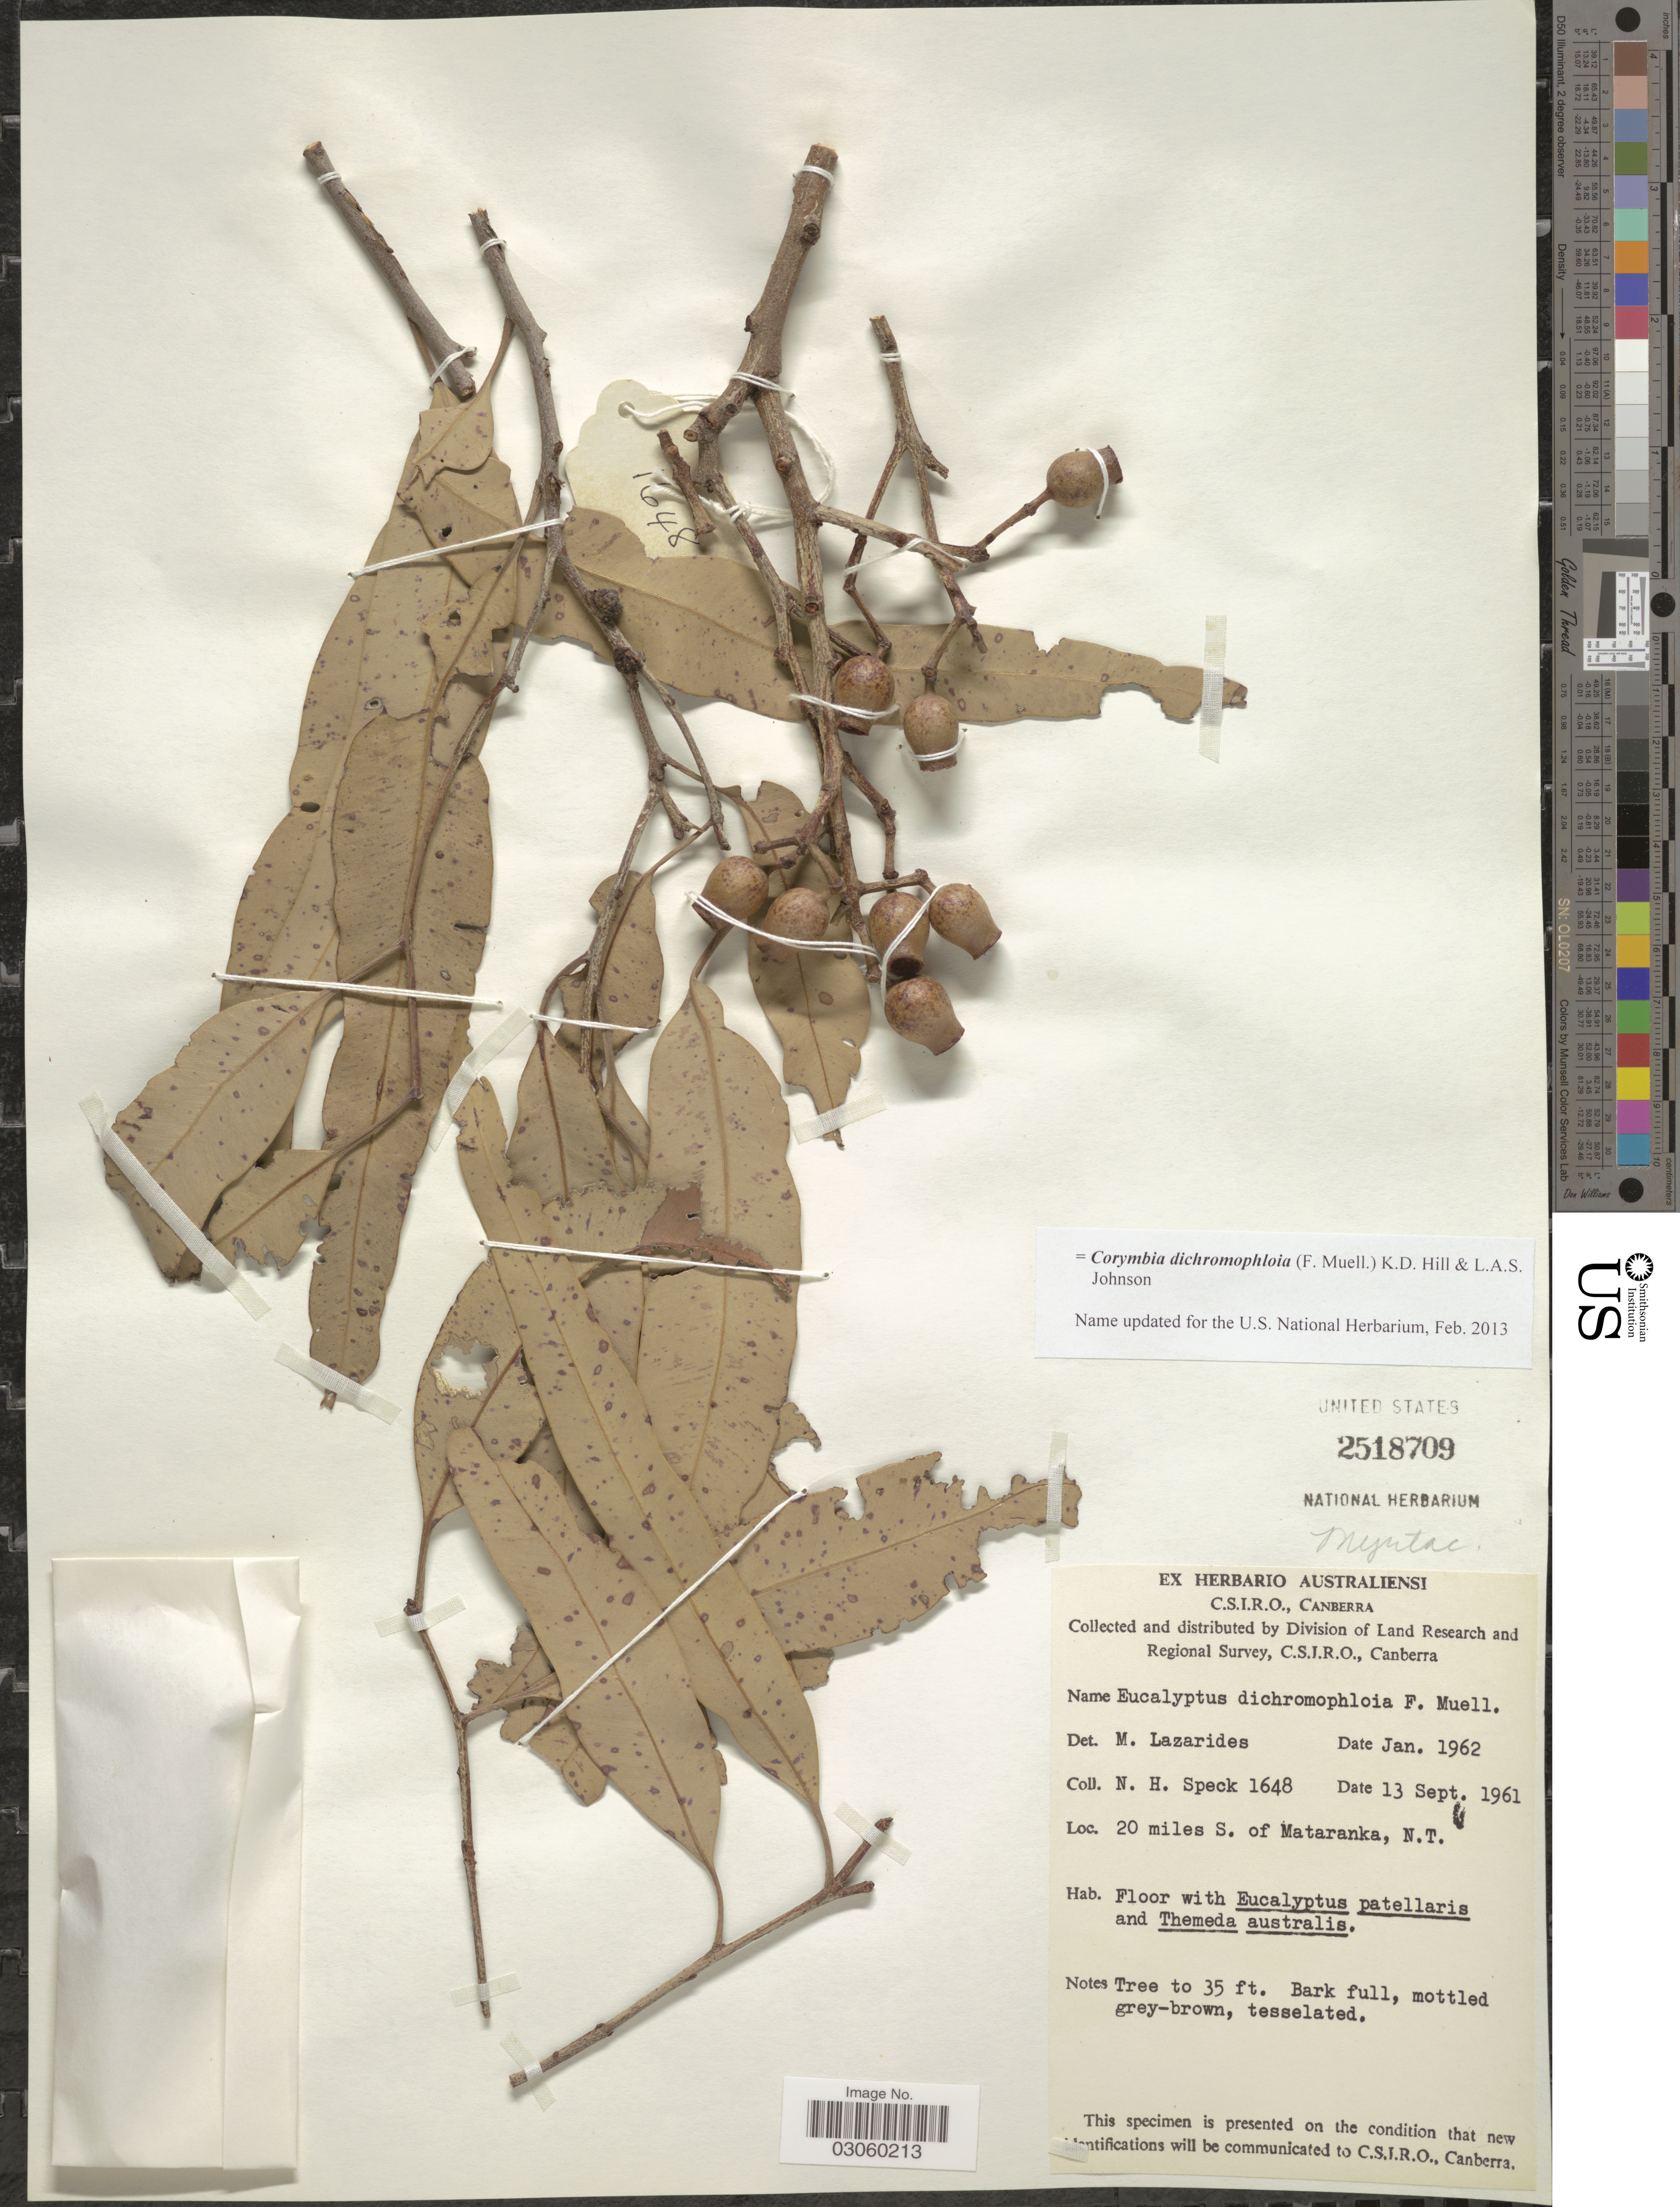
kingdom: Plantae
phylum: Tracheophyta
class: Magnoliopsida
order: Myrtales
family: Myrtaceae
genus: Corymbia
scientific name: Corymbia dichromophloia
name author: (F. Muell.) K.D. Hill & L.A.S. Johnson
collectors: N. Speck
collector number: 1648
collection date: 1961-09-13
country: Australia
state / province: Northern Territory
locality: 20 miles S. of Mataranka, N.T.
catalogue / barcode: US 2518709